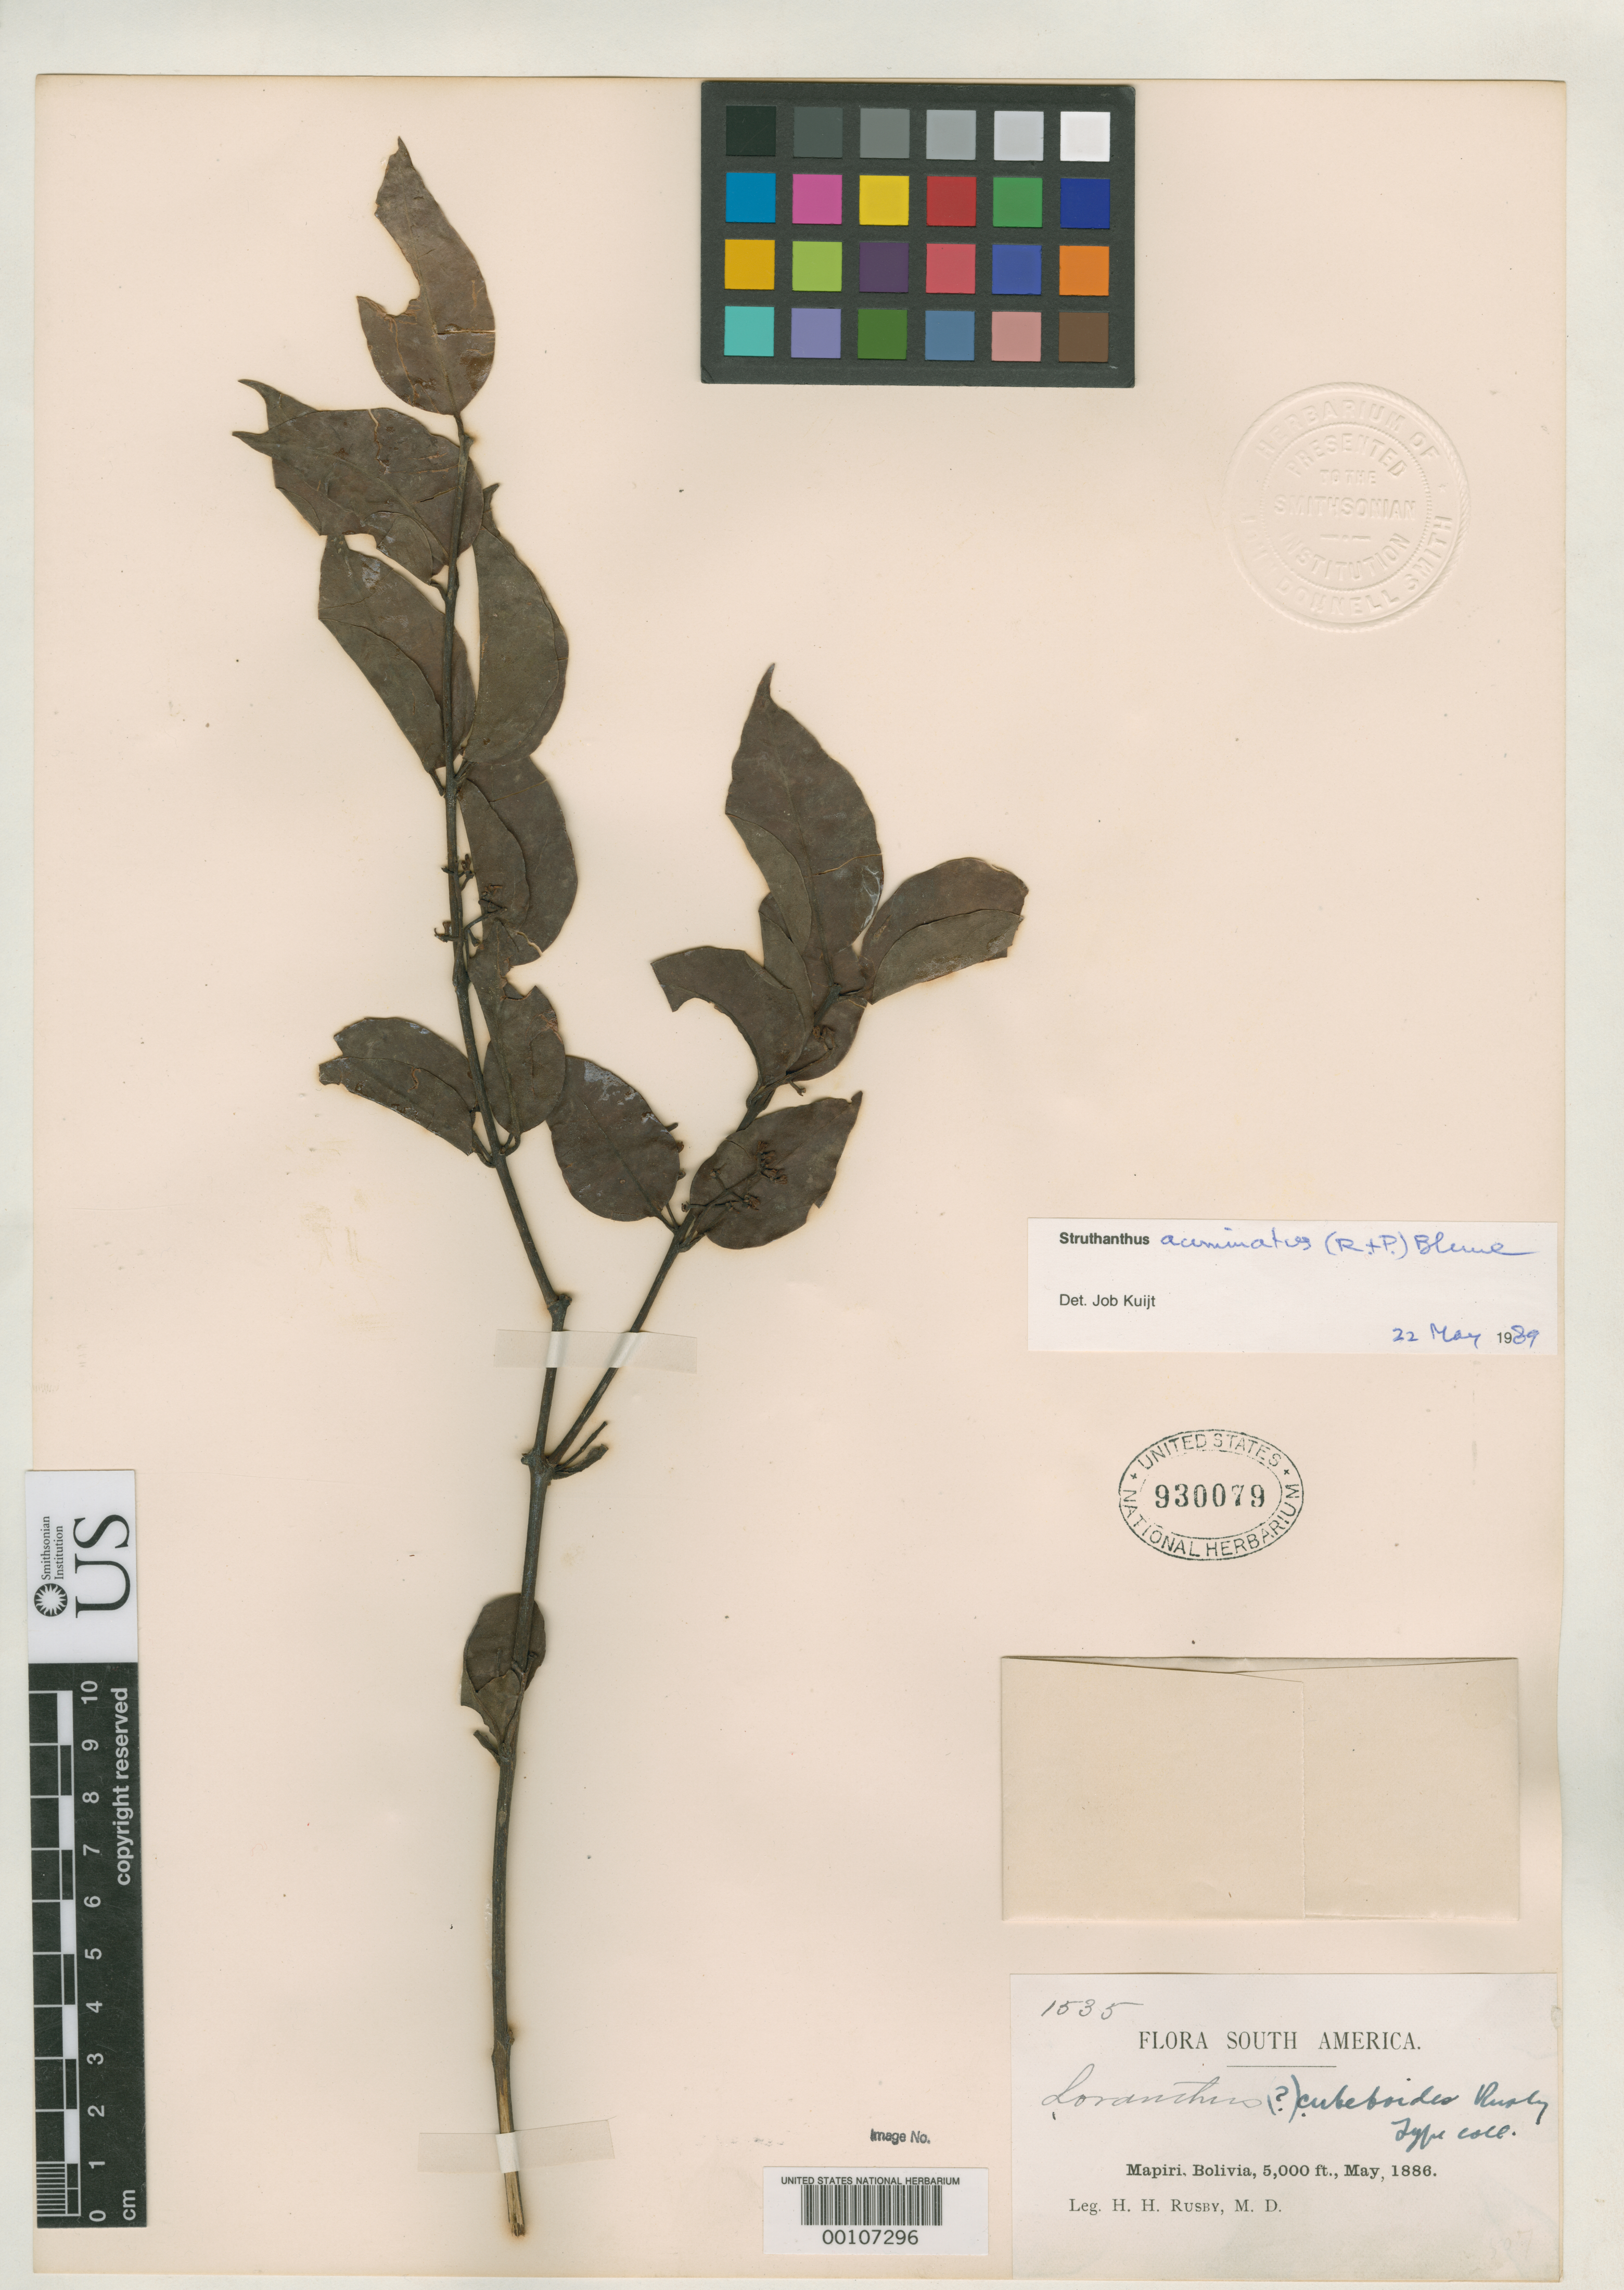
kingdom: Plantae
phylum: Tracheophyta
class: Magnoliopsida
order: Santalales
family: Loranthaceae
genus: Loranthus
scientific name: Loranthus cubeboides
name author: Rusby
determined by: Kuijt, Job, (CANADA)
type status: Possible Type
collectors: H. H. Rusby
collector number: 1535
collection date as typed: May, 1886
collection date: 1886-05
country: Bolivia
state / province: La Páz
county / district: Larecaja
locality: Mapiri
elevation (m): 1524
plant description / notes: Protologue cites collection date as April 1886. Annotated as "holotype" by J. Kuijt (1989).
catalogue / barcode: US 930079